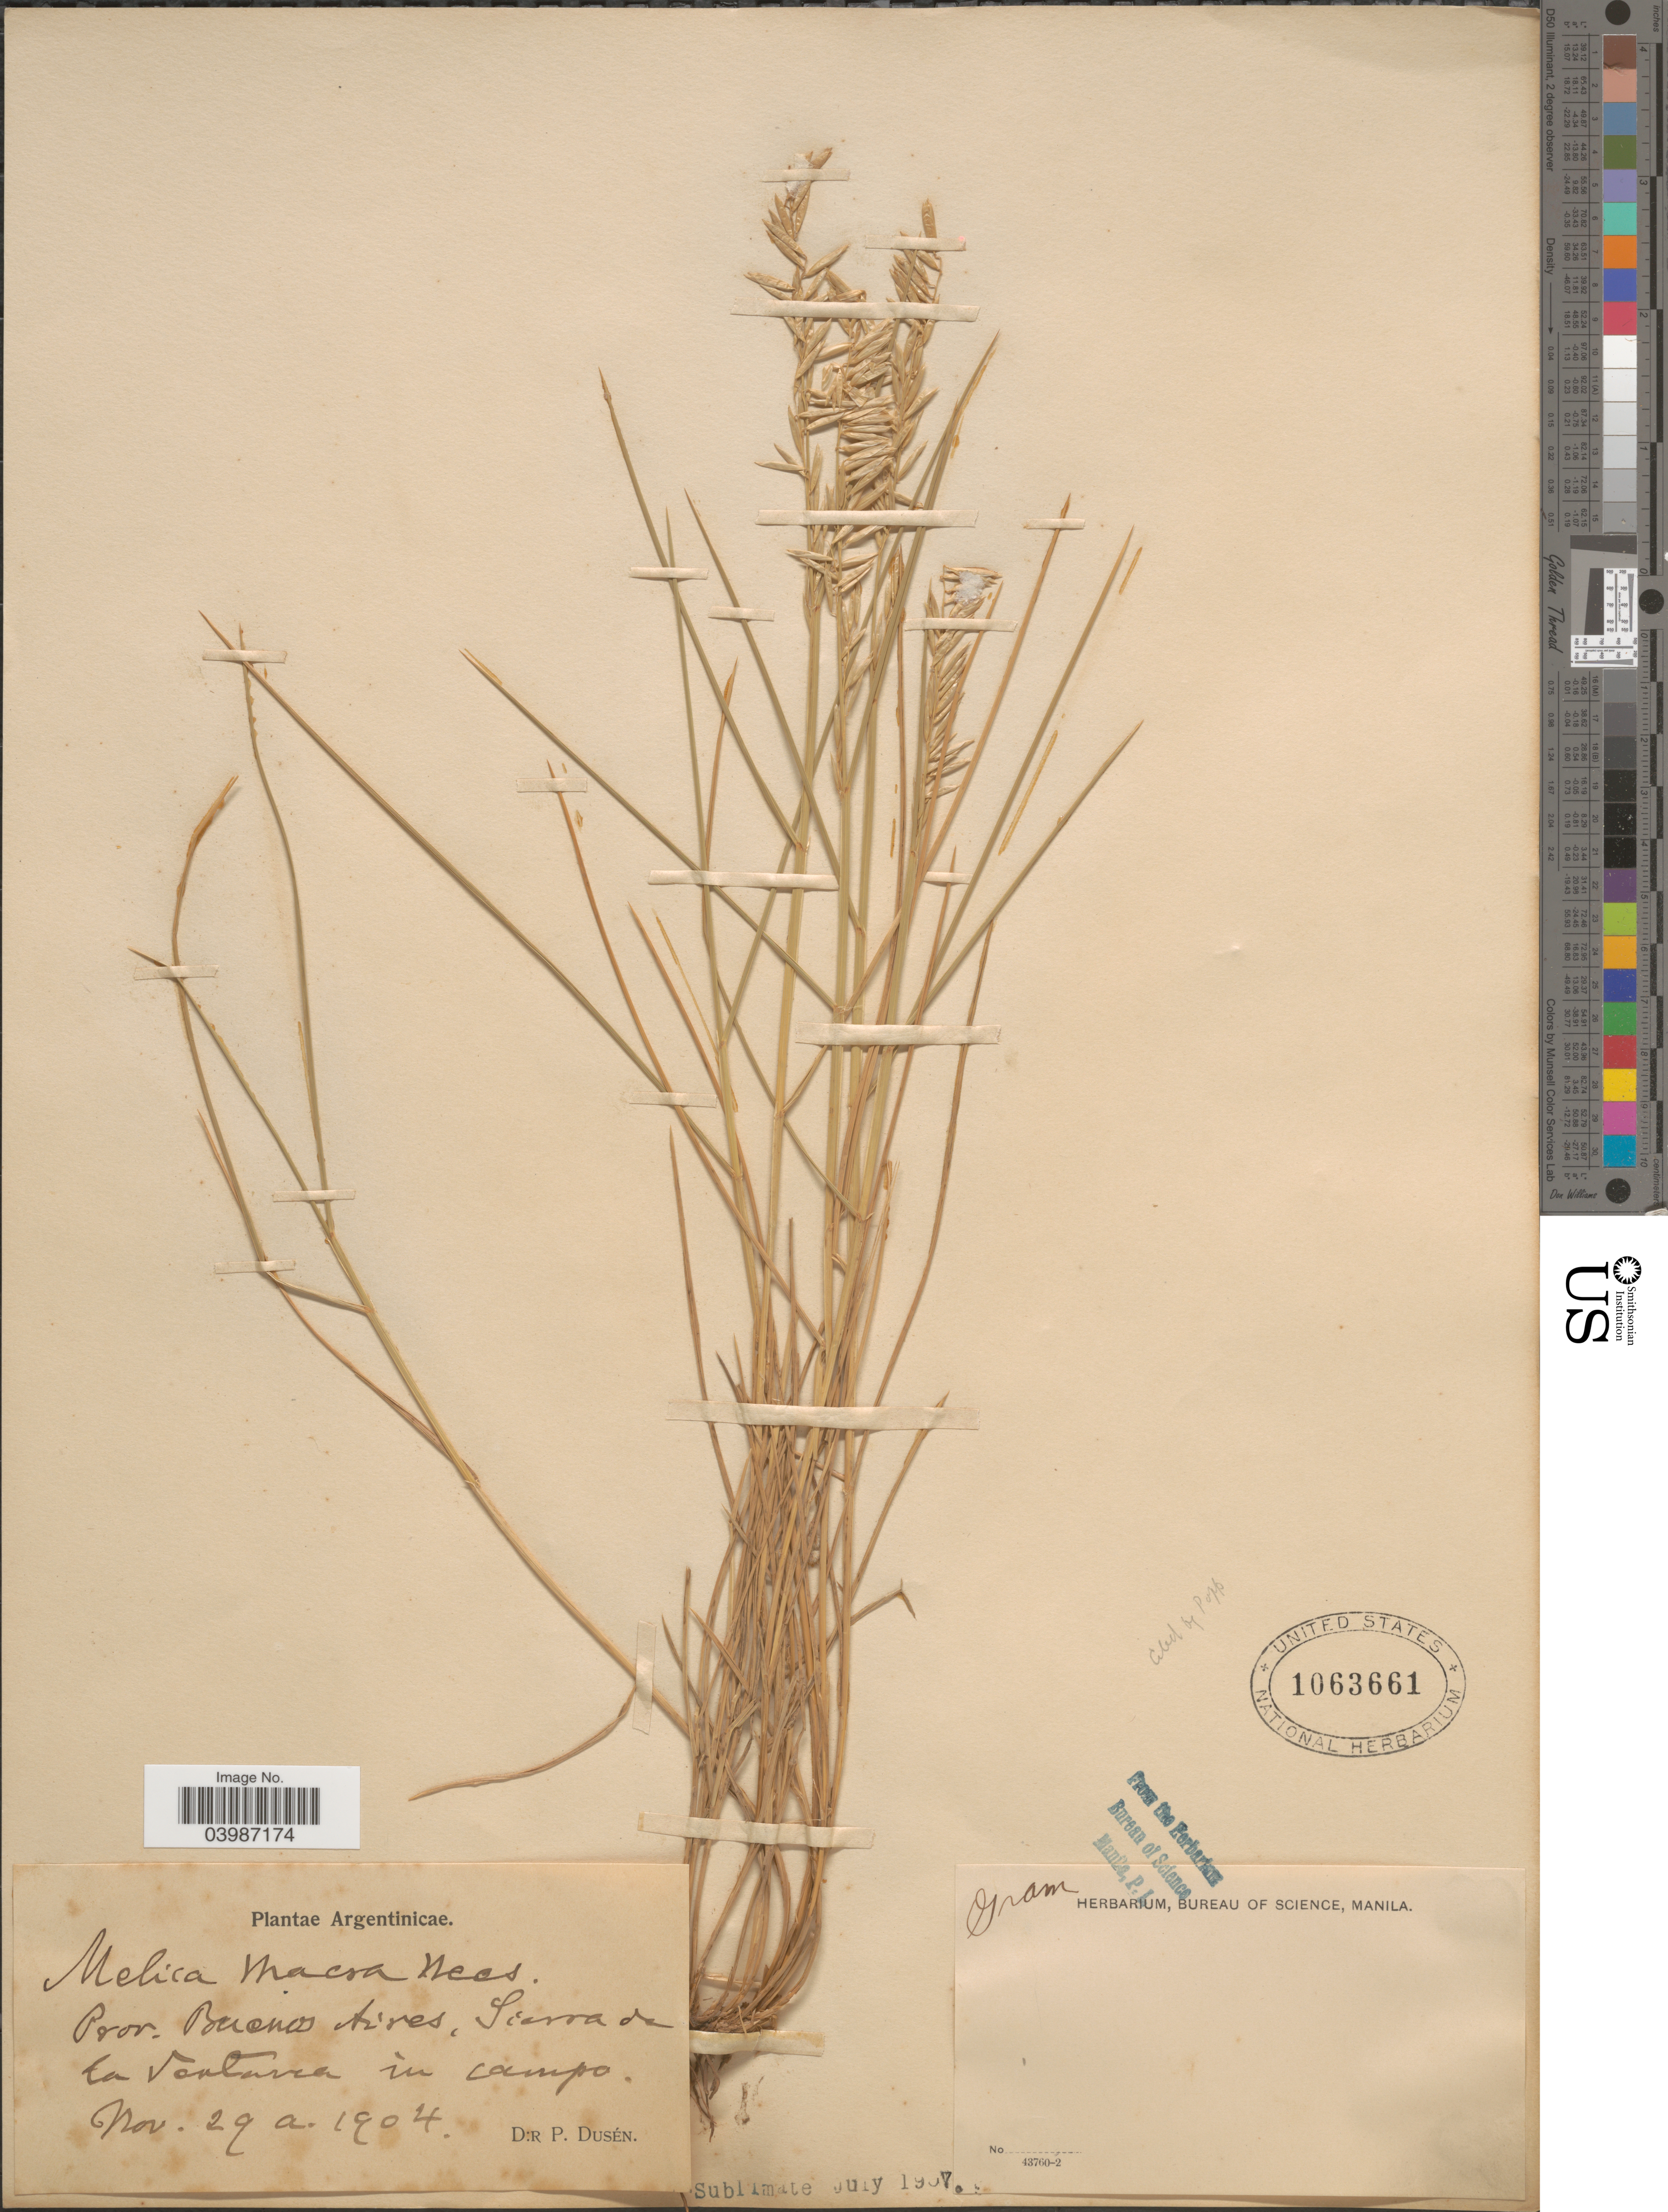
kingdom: Plantae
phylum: Tracheophyta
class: Liliopsida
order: Poales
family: Poaceae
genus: Melica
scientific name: Melica macra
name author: Nees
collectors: P. Dusén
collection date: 1904-11-29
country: Argentina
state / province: Buenos Aires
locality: Sierra de la Ventana in campo.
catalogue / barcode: US 1063661